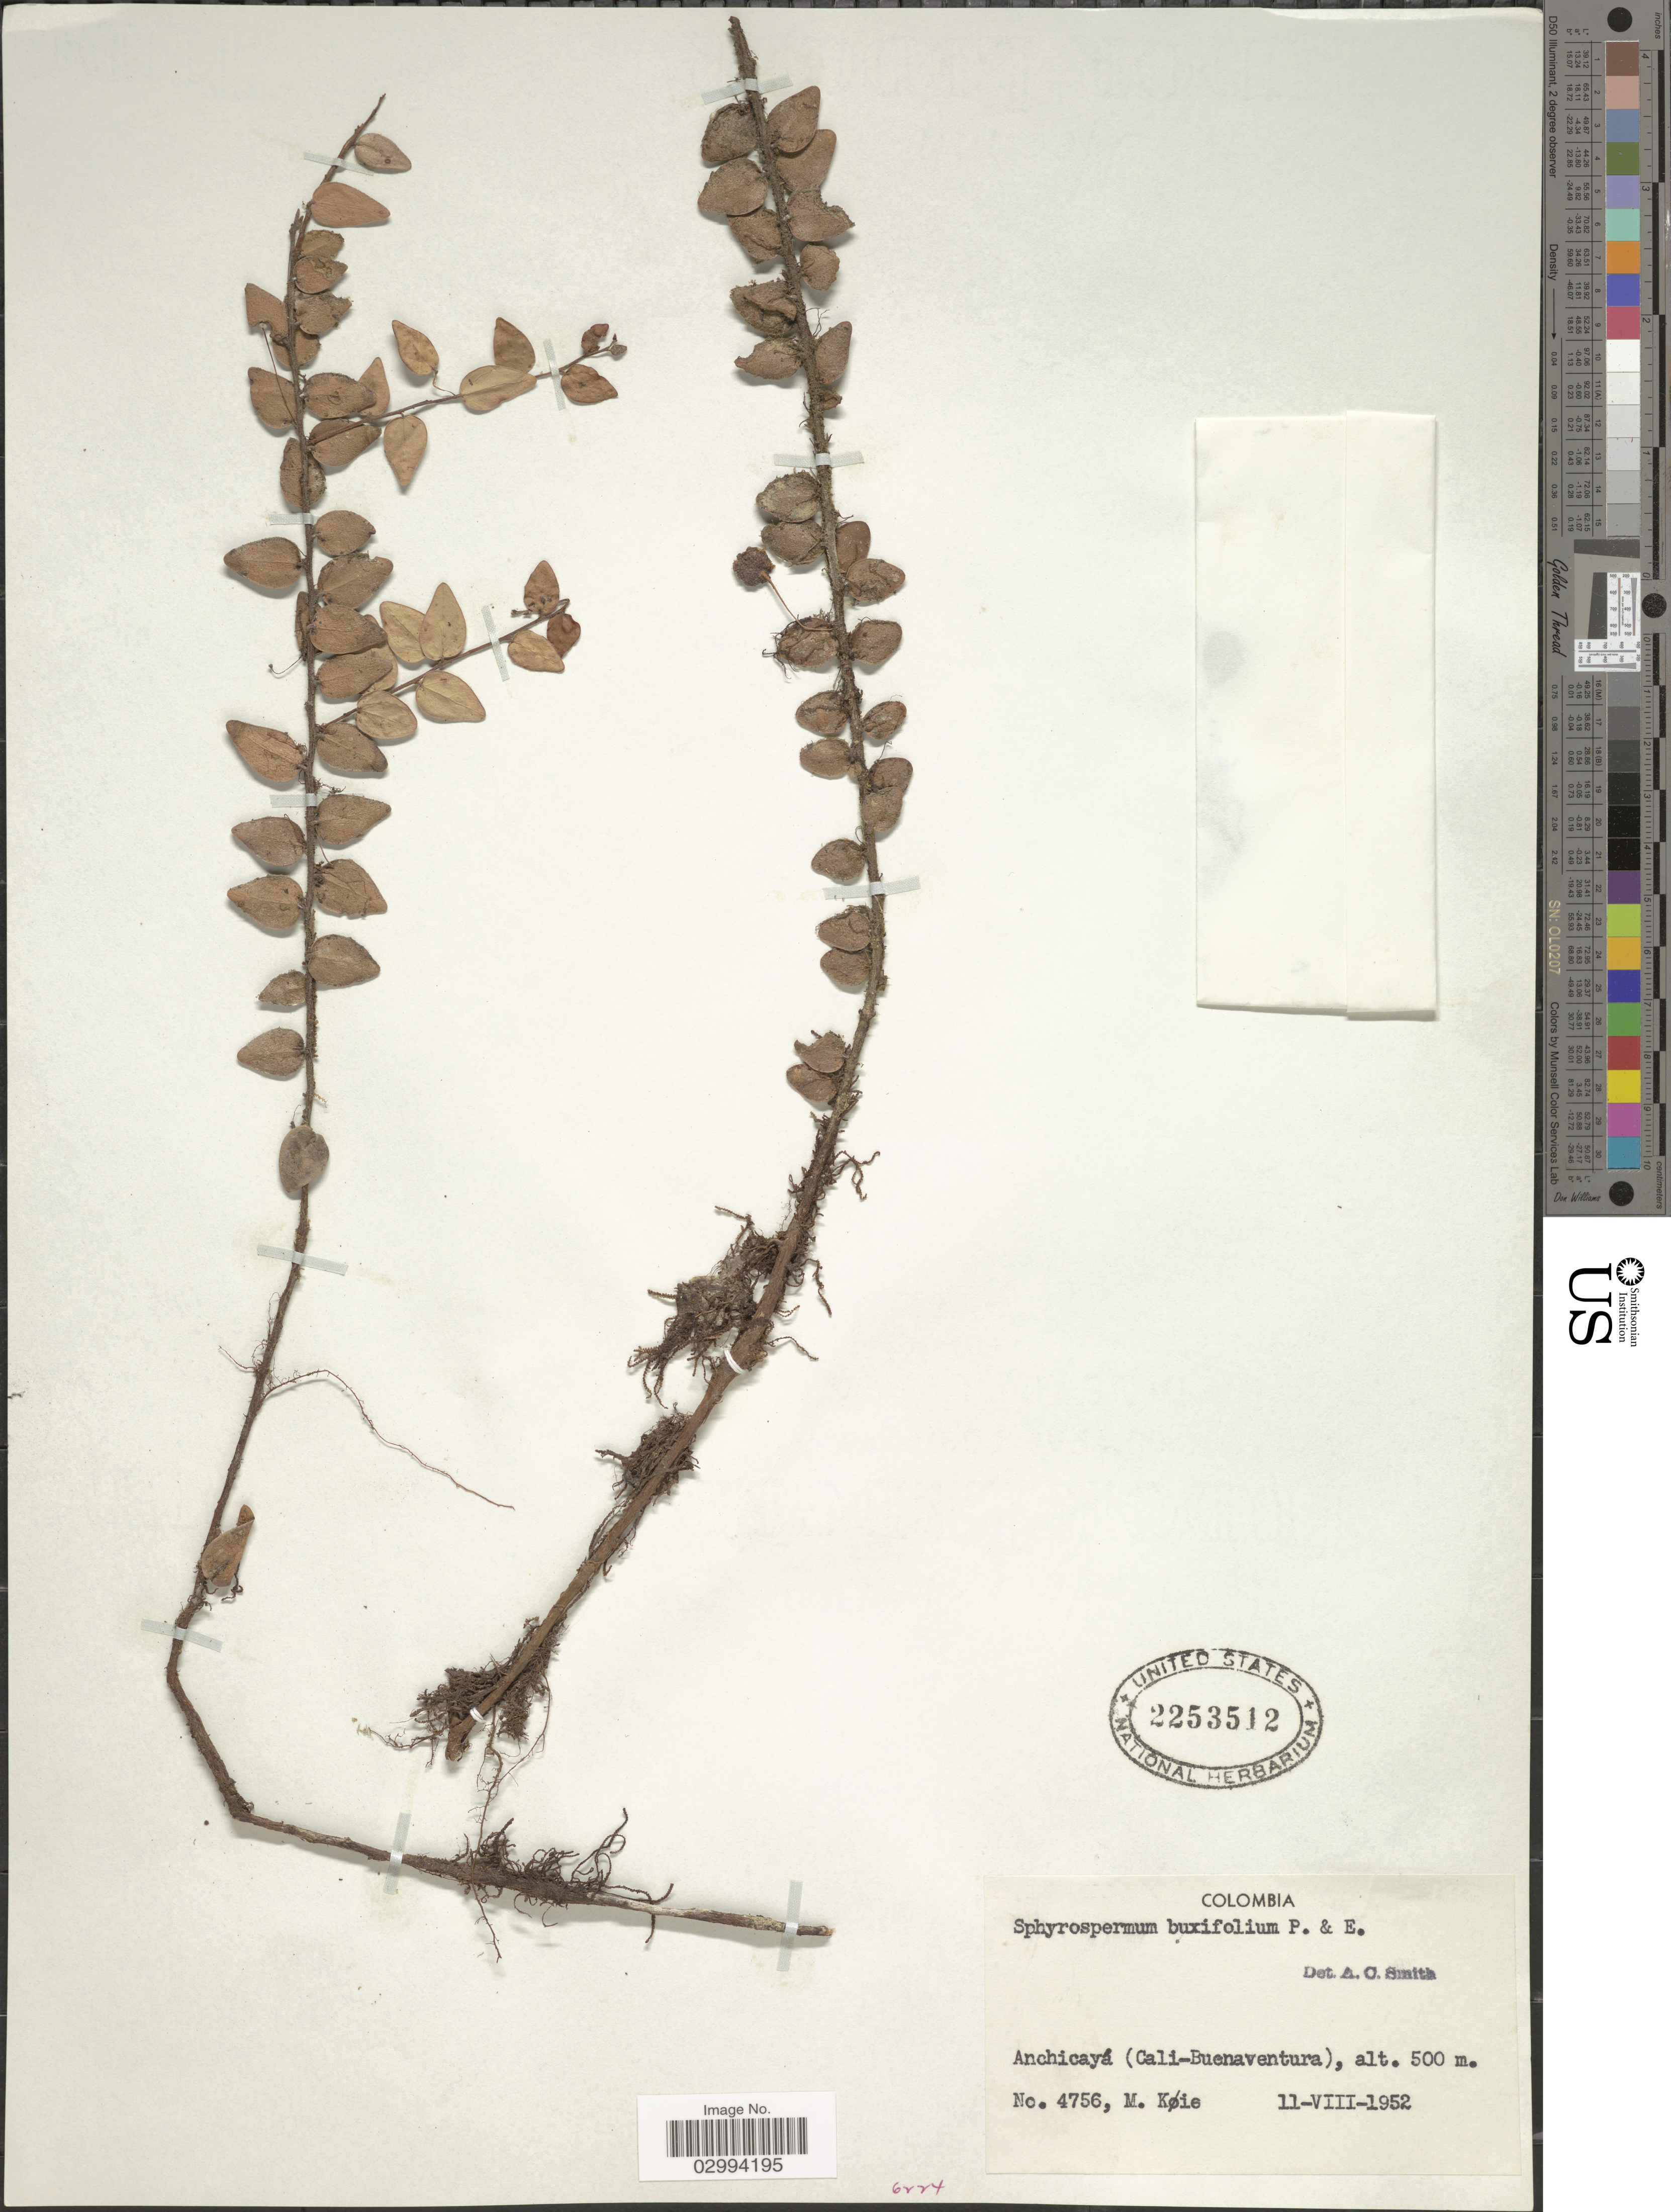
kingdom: Plantae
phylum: Tracheophyta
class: Magnoliopsida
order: Ericales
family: Ericaceae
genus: Sphyrospermum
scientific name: Sphyrospermum buxifolium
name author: Poepp. & Endl.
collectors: M. Köie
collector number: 4756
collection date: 1952-08-11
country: Colombia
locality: Anchicayá (Cali-Buenaventura).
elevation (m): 500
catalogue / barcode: US 2253512